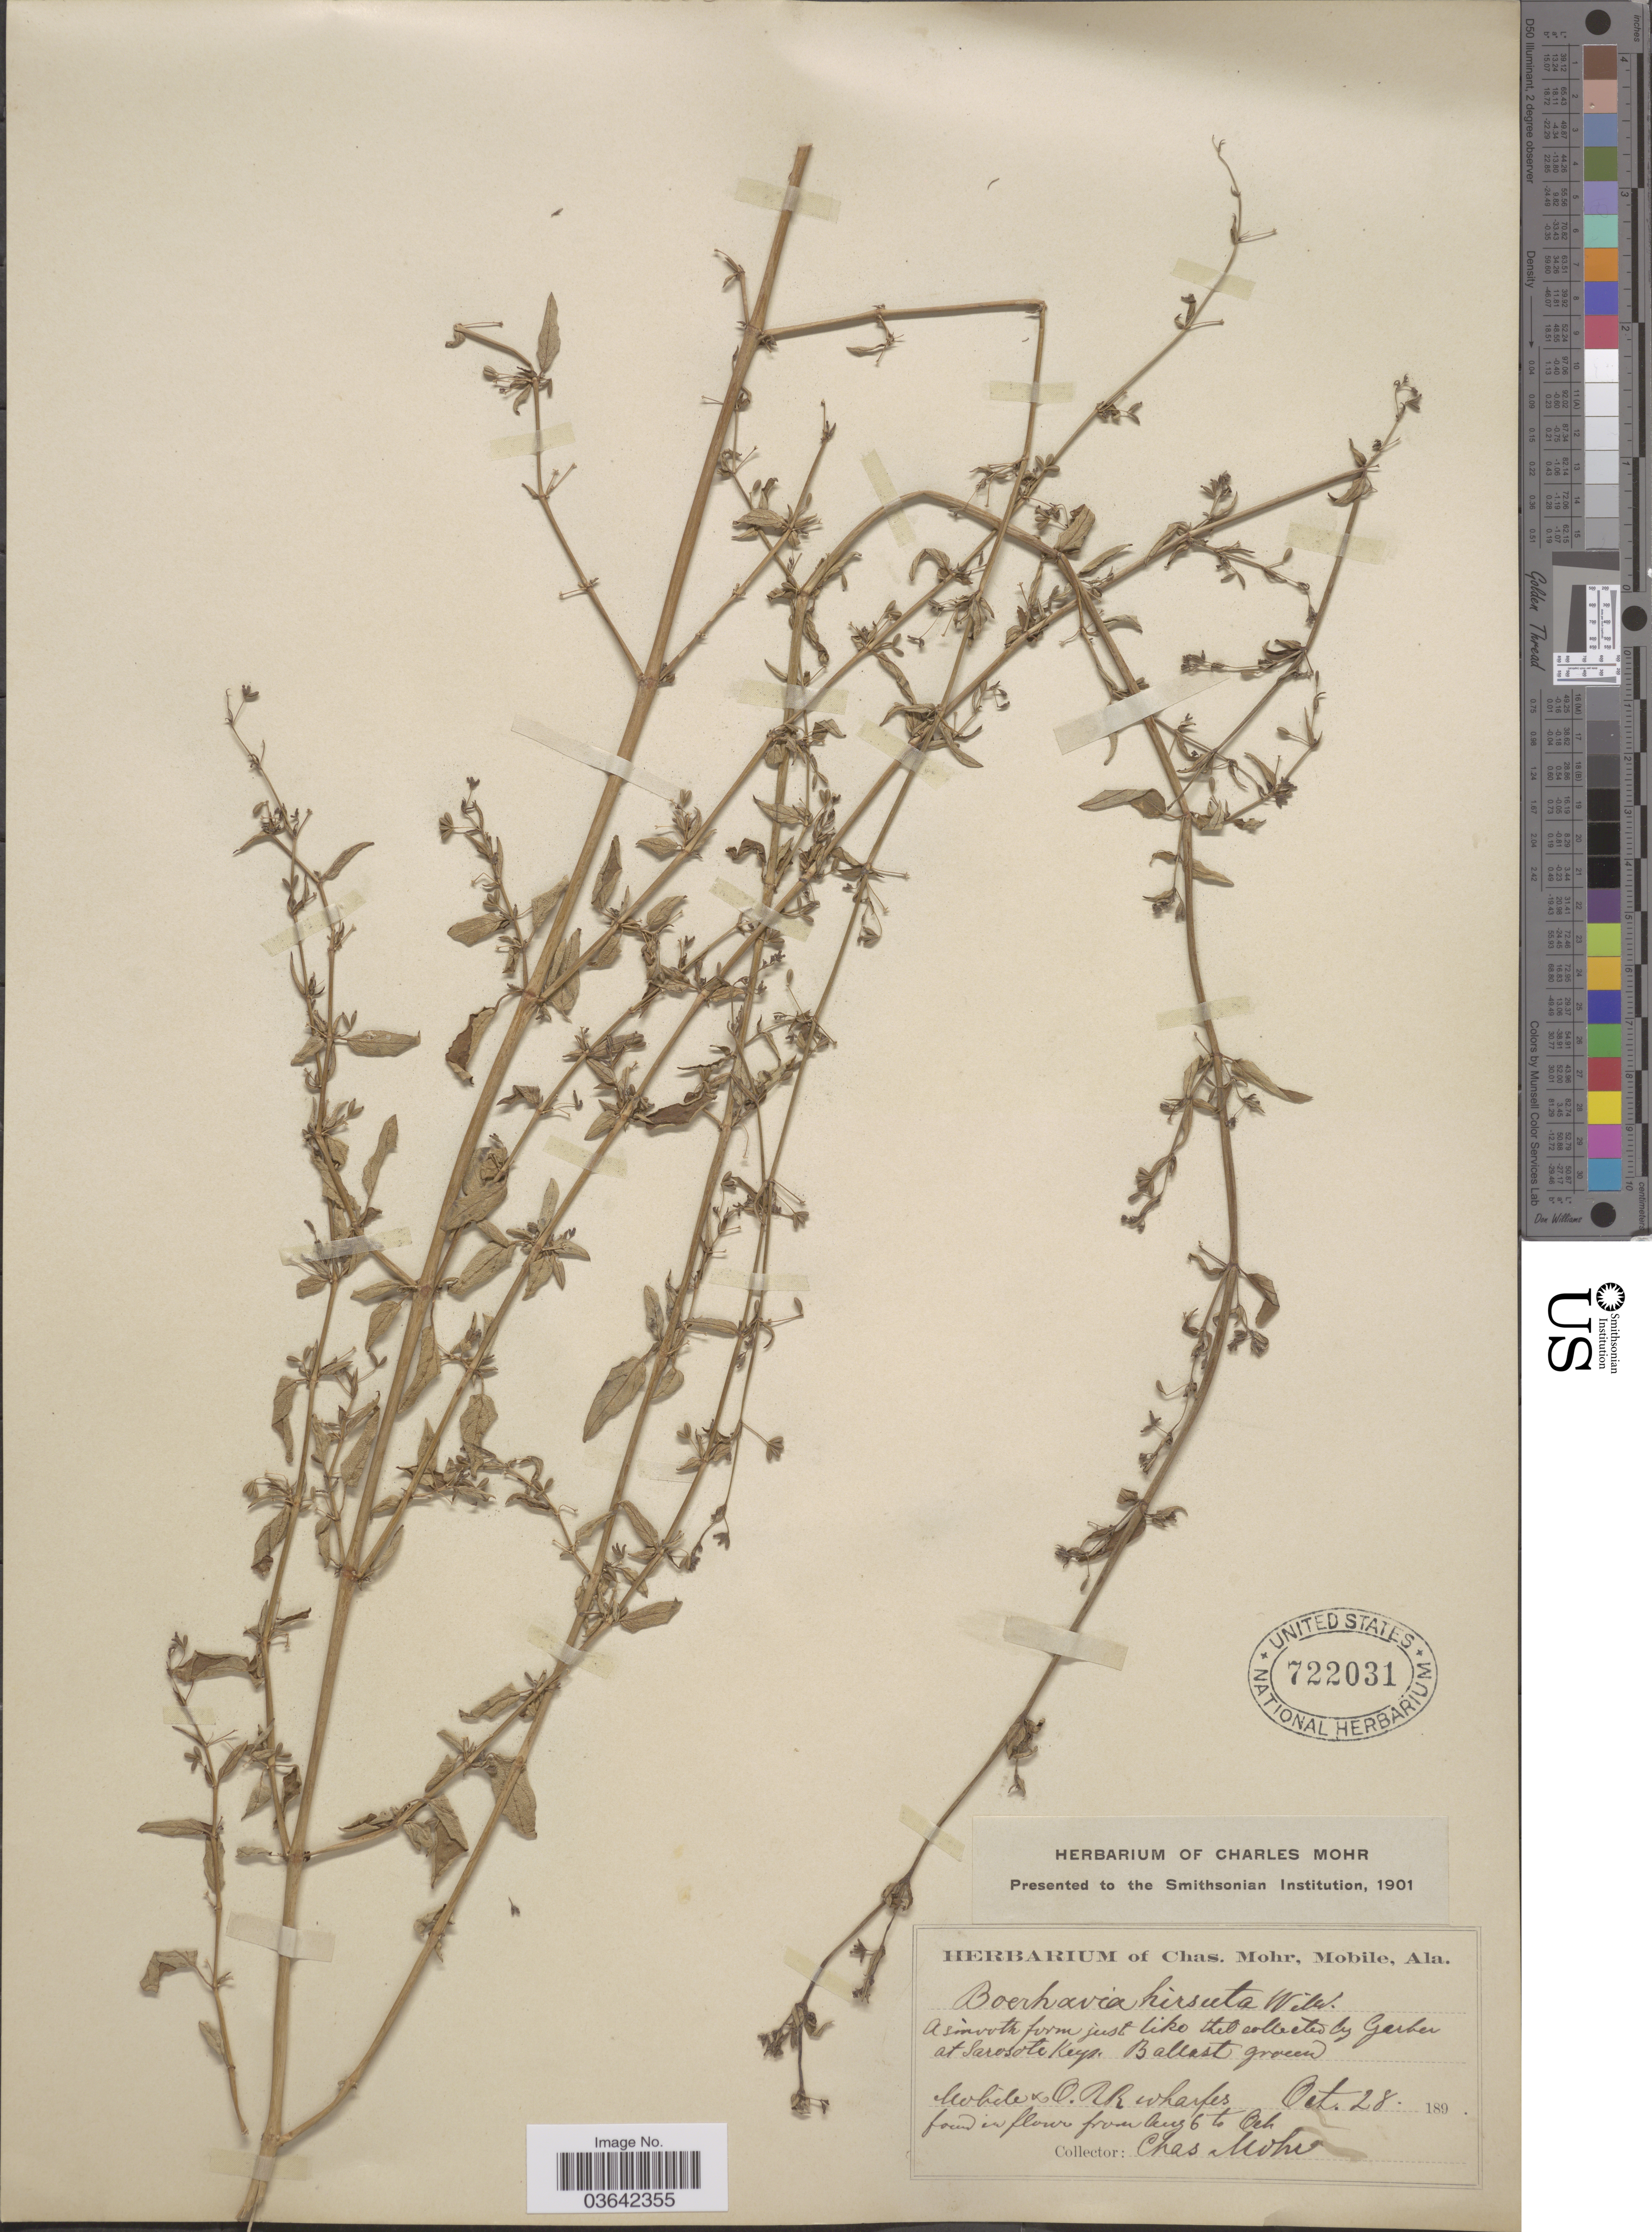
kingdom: Plantae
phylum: Tracheophyta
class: Magnoliopsida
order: Caryophyllales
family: Nyctaginaceae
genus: Boerhavia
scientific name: Boerhavia adscendens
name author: Willd.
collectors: Mohr, C. T. (herbarium)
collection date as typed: Oct. 28 189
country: United States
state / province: Alabama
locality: Ballast ground. Mobile & O. R.R.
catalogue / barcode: US 722031